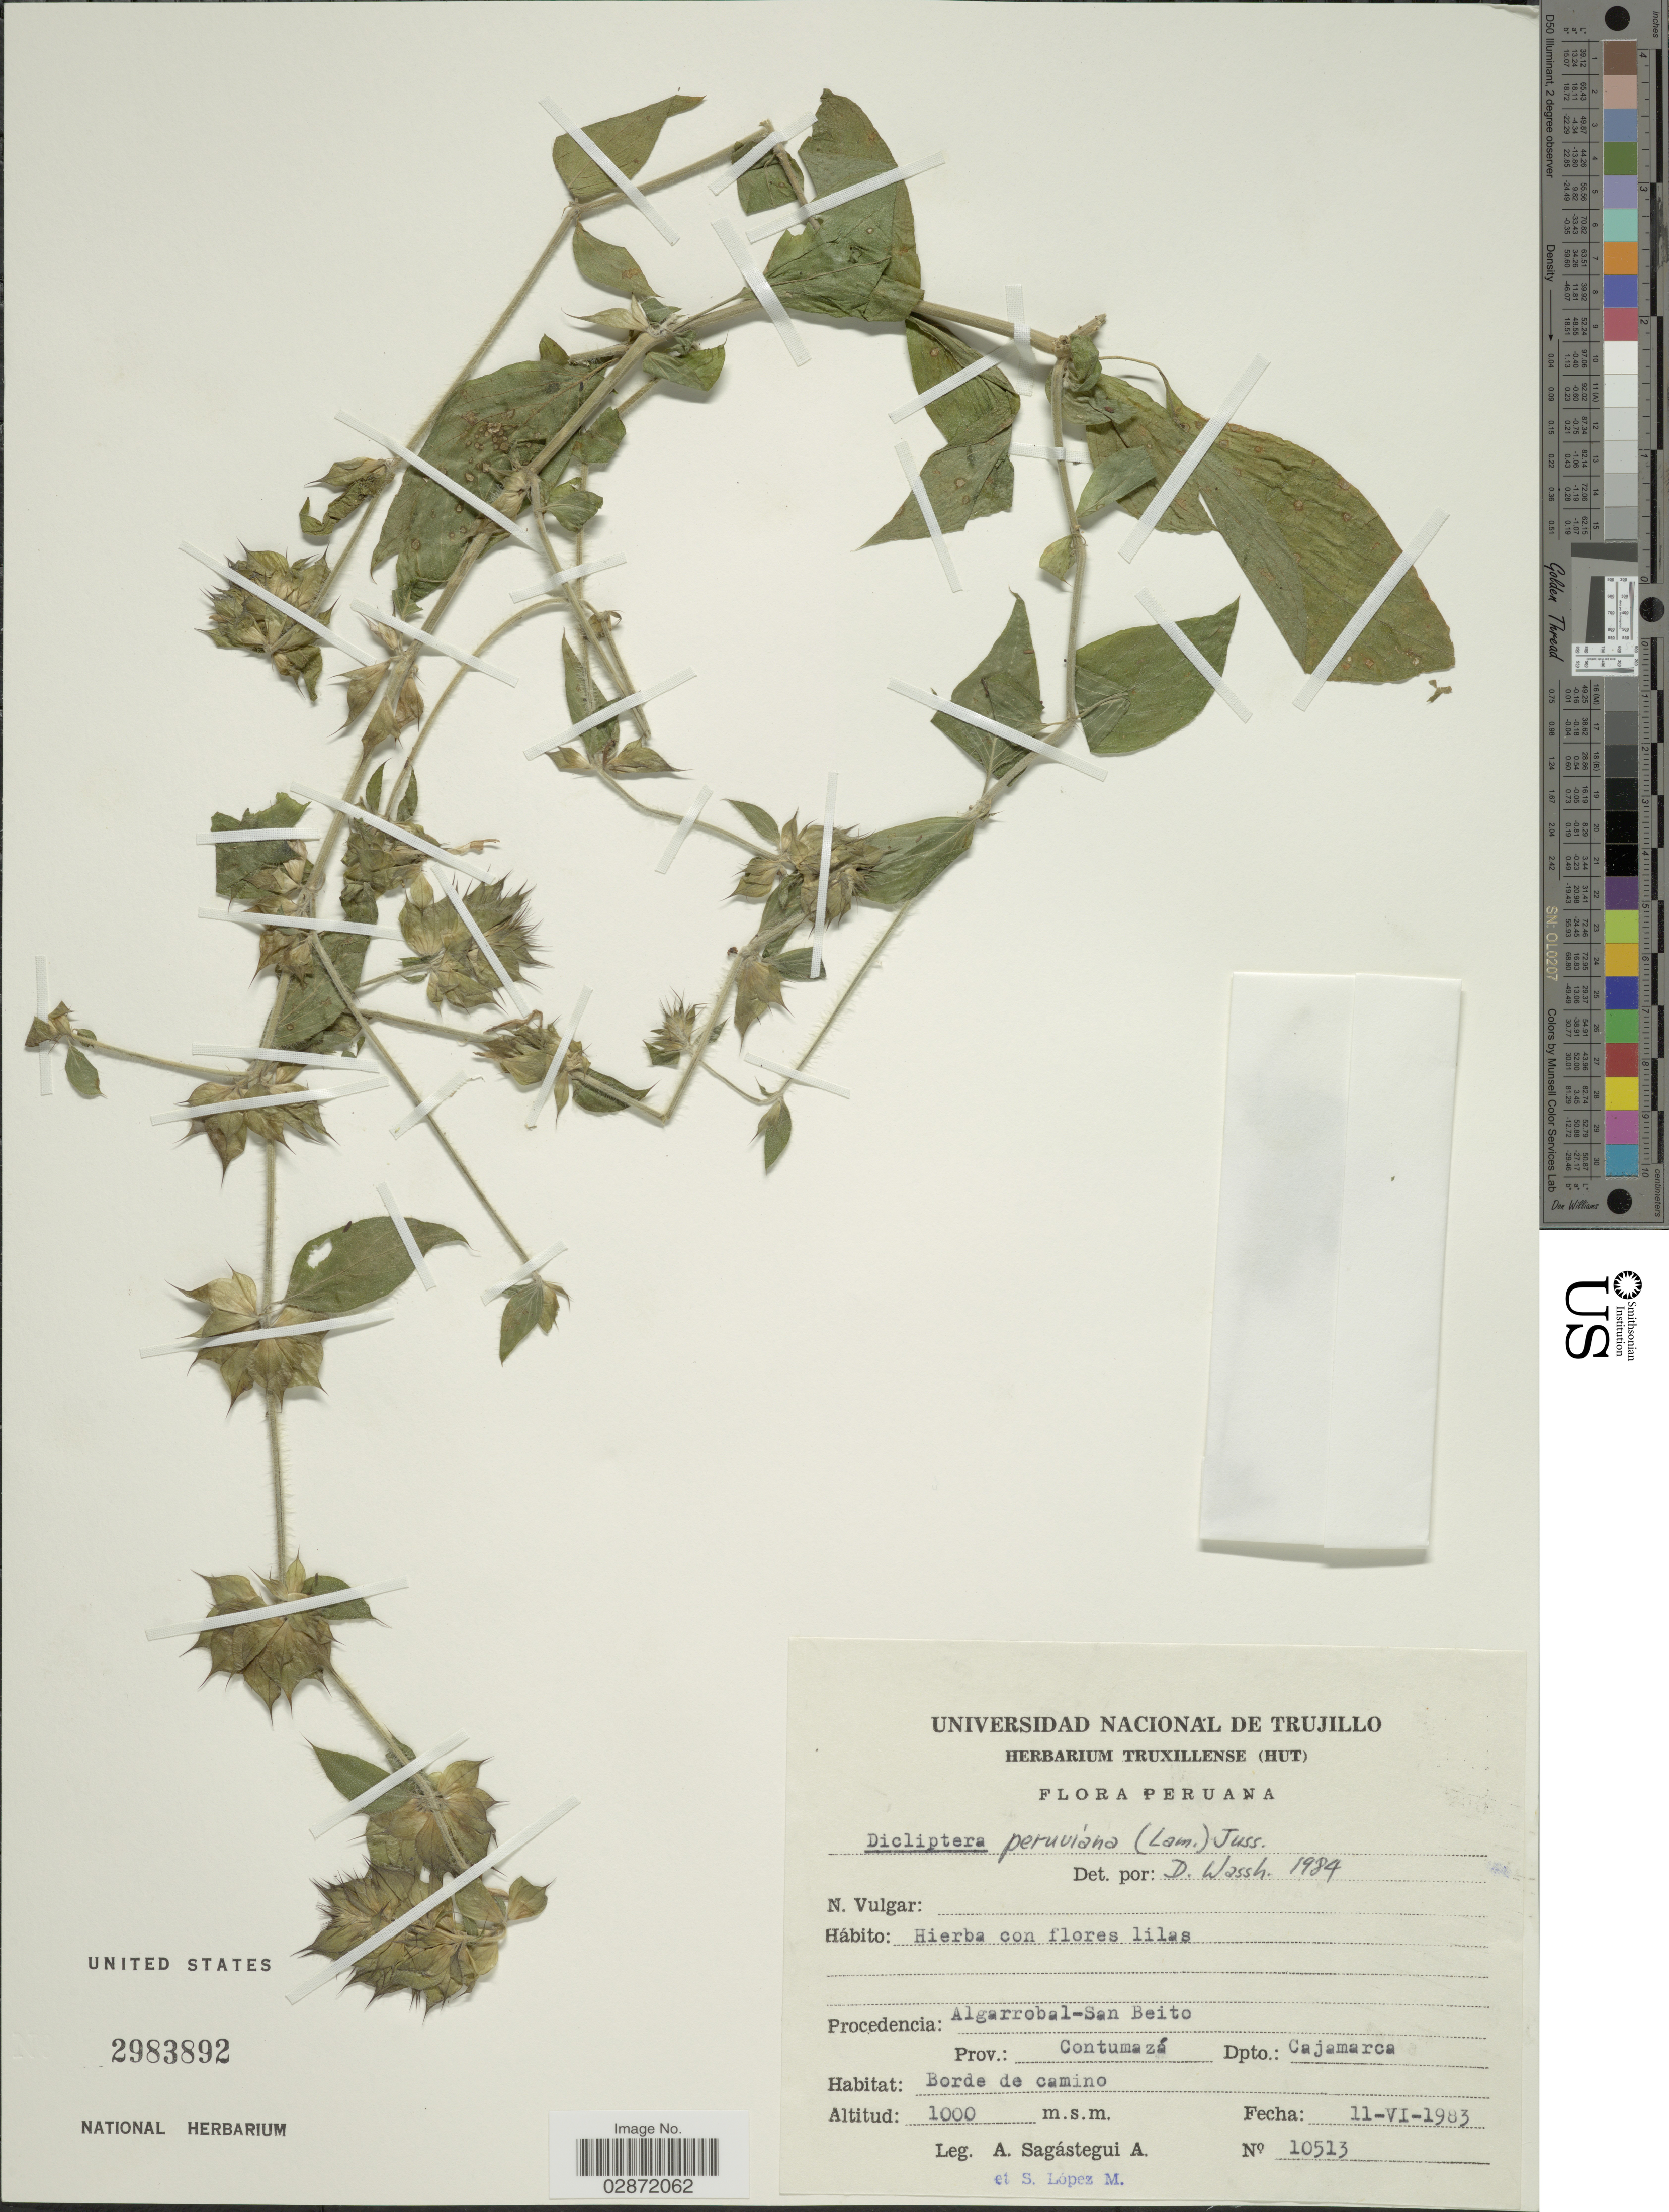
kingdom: Plantae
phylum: Tracheophyta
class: Magnoliopsida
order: Lamiales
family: Acanthaceae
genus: Dicliptera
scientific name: Dicliptera peruviana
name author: (Ruiz & Pav.) Juss.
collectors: A. Sagástegui A. & S. Lopez M.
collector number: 10513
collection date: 1983-06-11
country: Peru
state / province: Cajamarca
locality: Algarrobal-San Beito. Prov.: Contumazá. Dpto.: Cajamarca.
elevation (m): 1000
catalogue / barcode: US 2983892